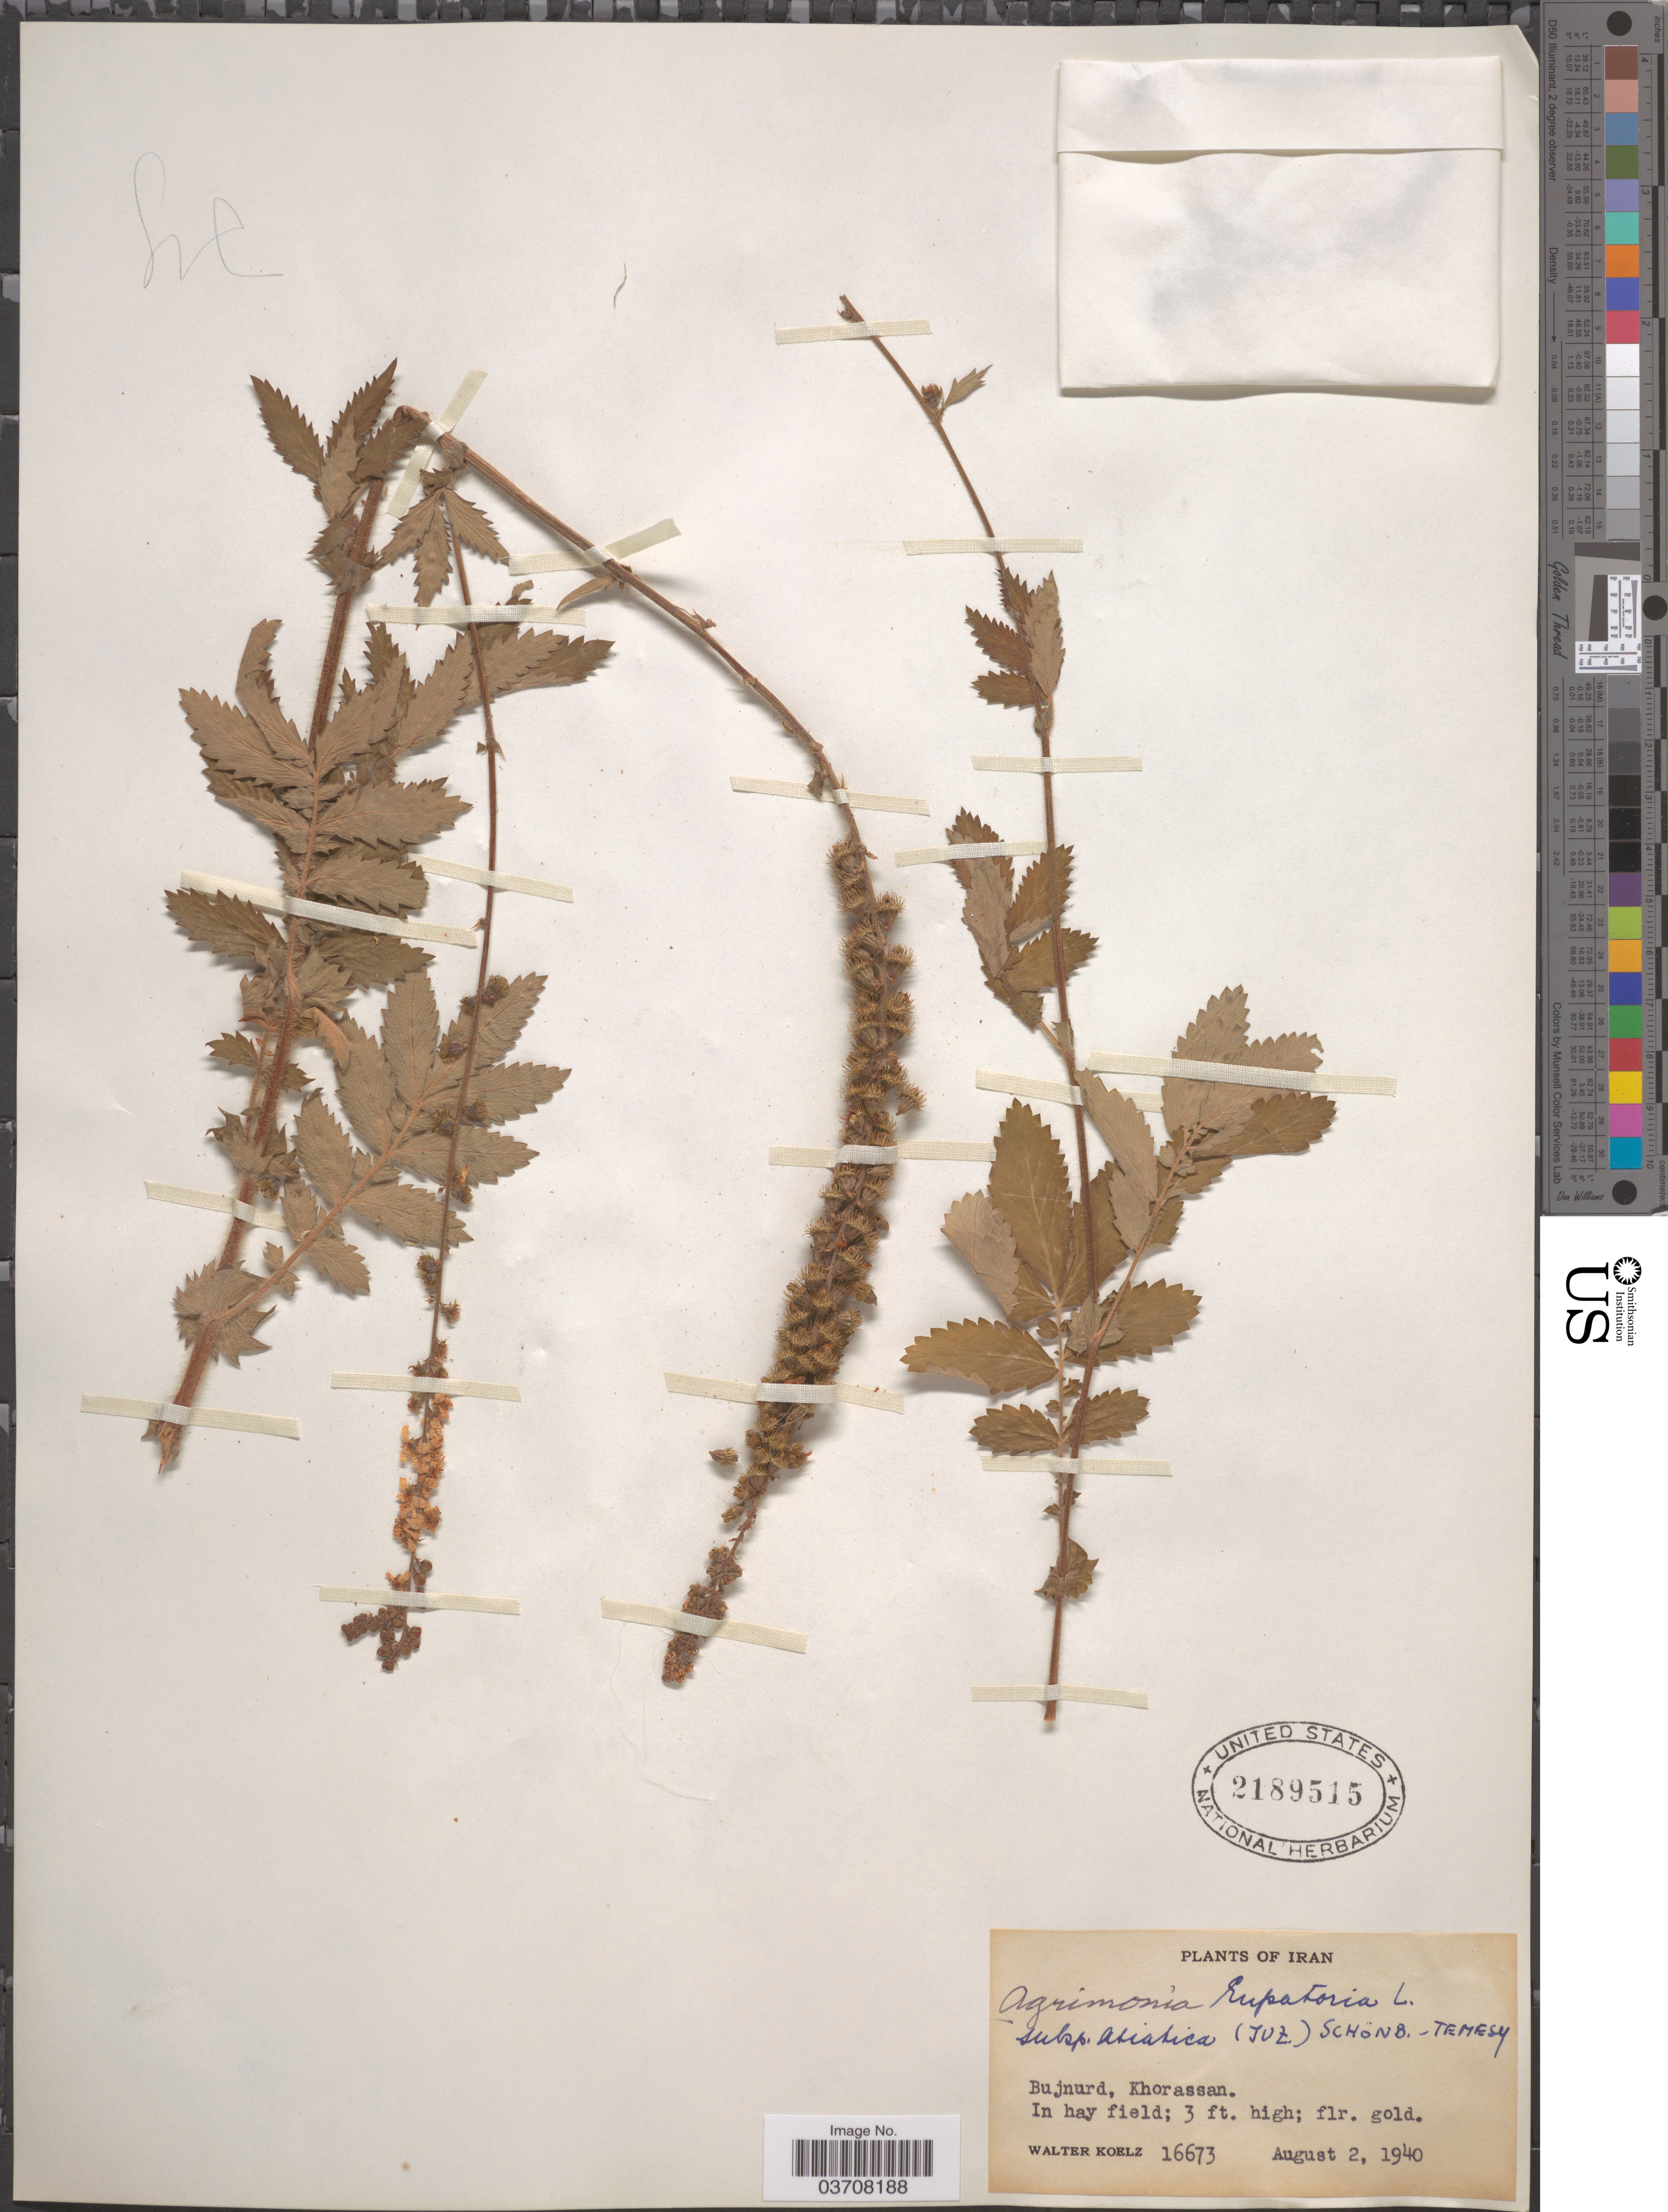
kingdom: Plantae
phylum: Tracheophyta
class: Magnoliopsida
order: Rosales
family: Rosaceae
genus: Agrimonia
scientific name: Agrimonia eupatoria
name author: L.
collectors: W. N. Koelz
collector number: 16673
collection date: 1940-08-02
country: Iran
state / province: Khorasan [obsolete]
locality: Bujnurd.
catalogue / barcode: US 2189515